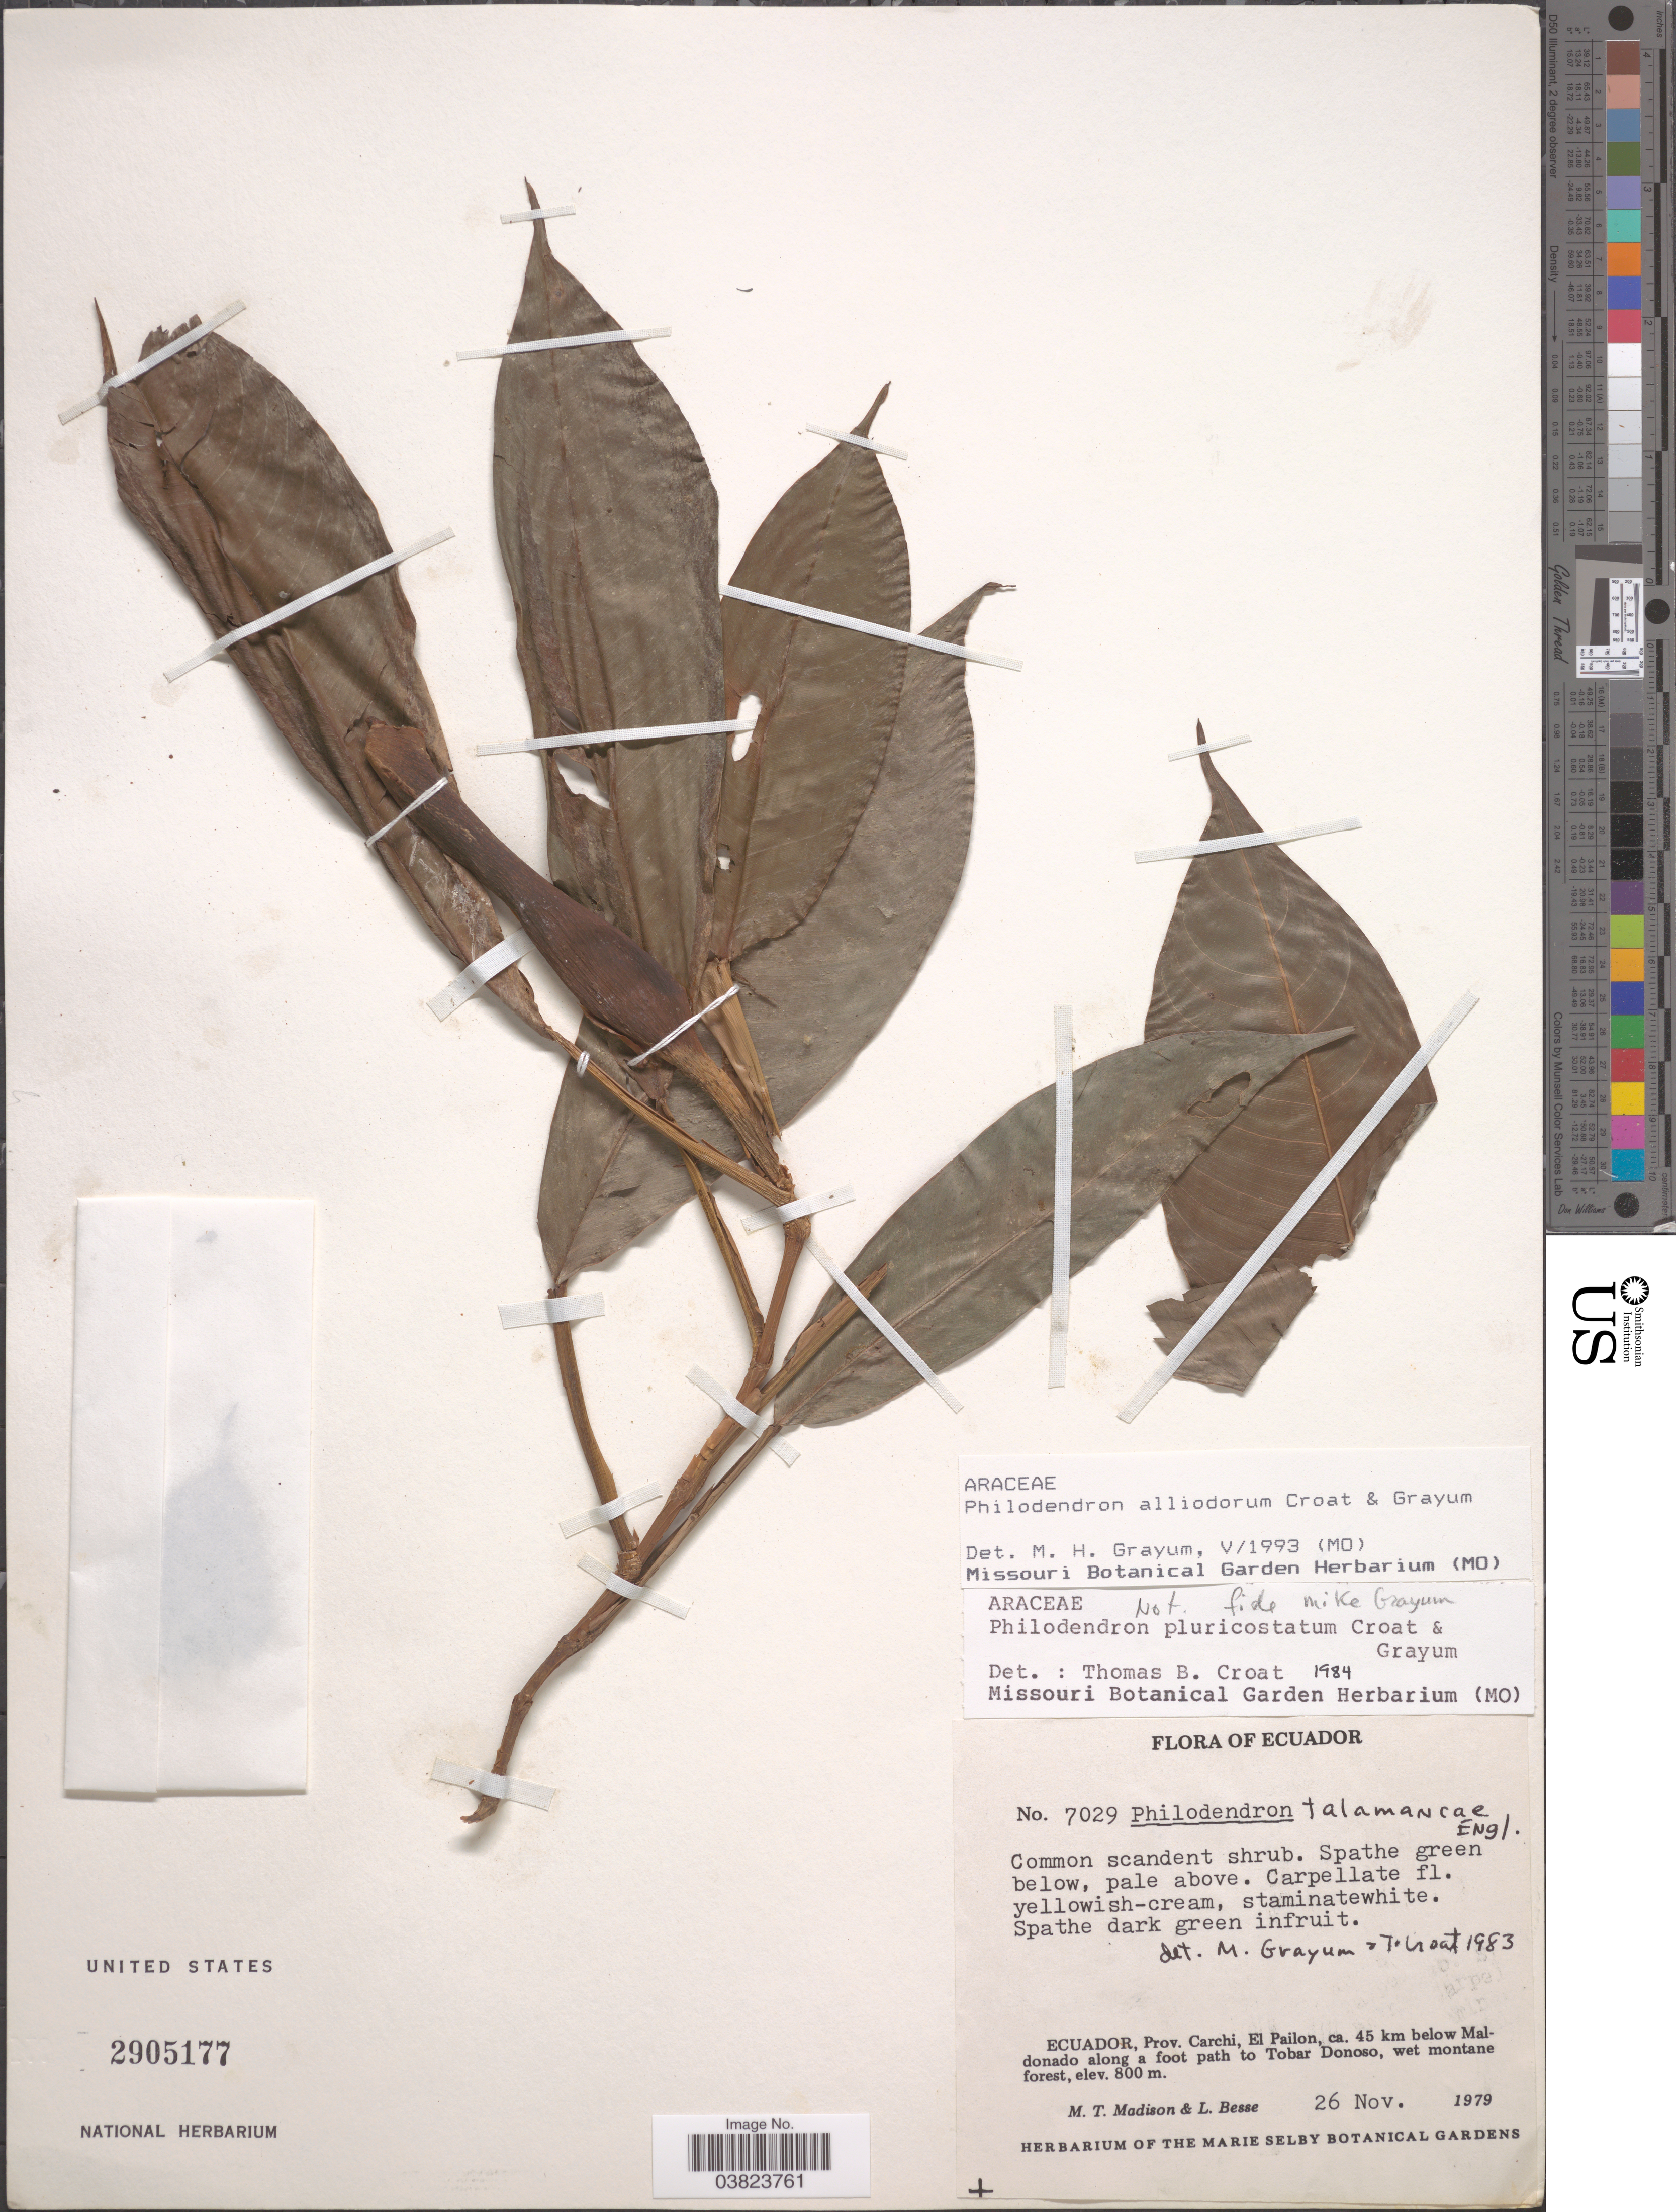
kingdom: Plantae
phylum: Tracheophyta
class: Liliopsida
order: Alismatales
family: Araceae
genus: Philodendron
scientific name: Philodendron alliodorum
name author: Croat & Grayum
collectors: M. T. Madison & L. Besse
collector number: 7029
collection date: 1979-11-26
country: Ecuador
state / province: Carchi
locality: El Pailon, ca. 45 km below Maldonado along a foot path to Tobar Donoso, wet montane forest.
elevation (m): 800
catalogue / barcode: US 2905177